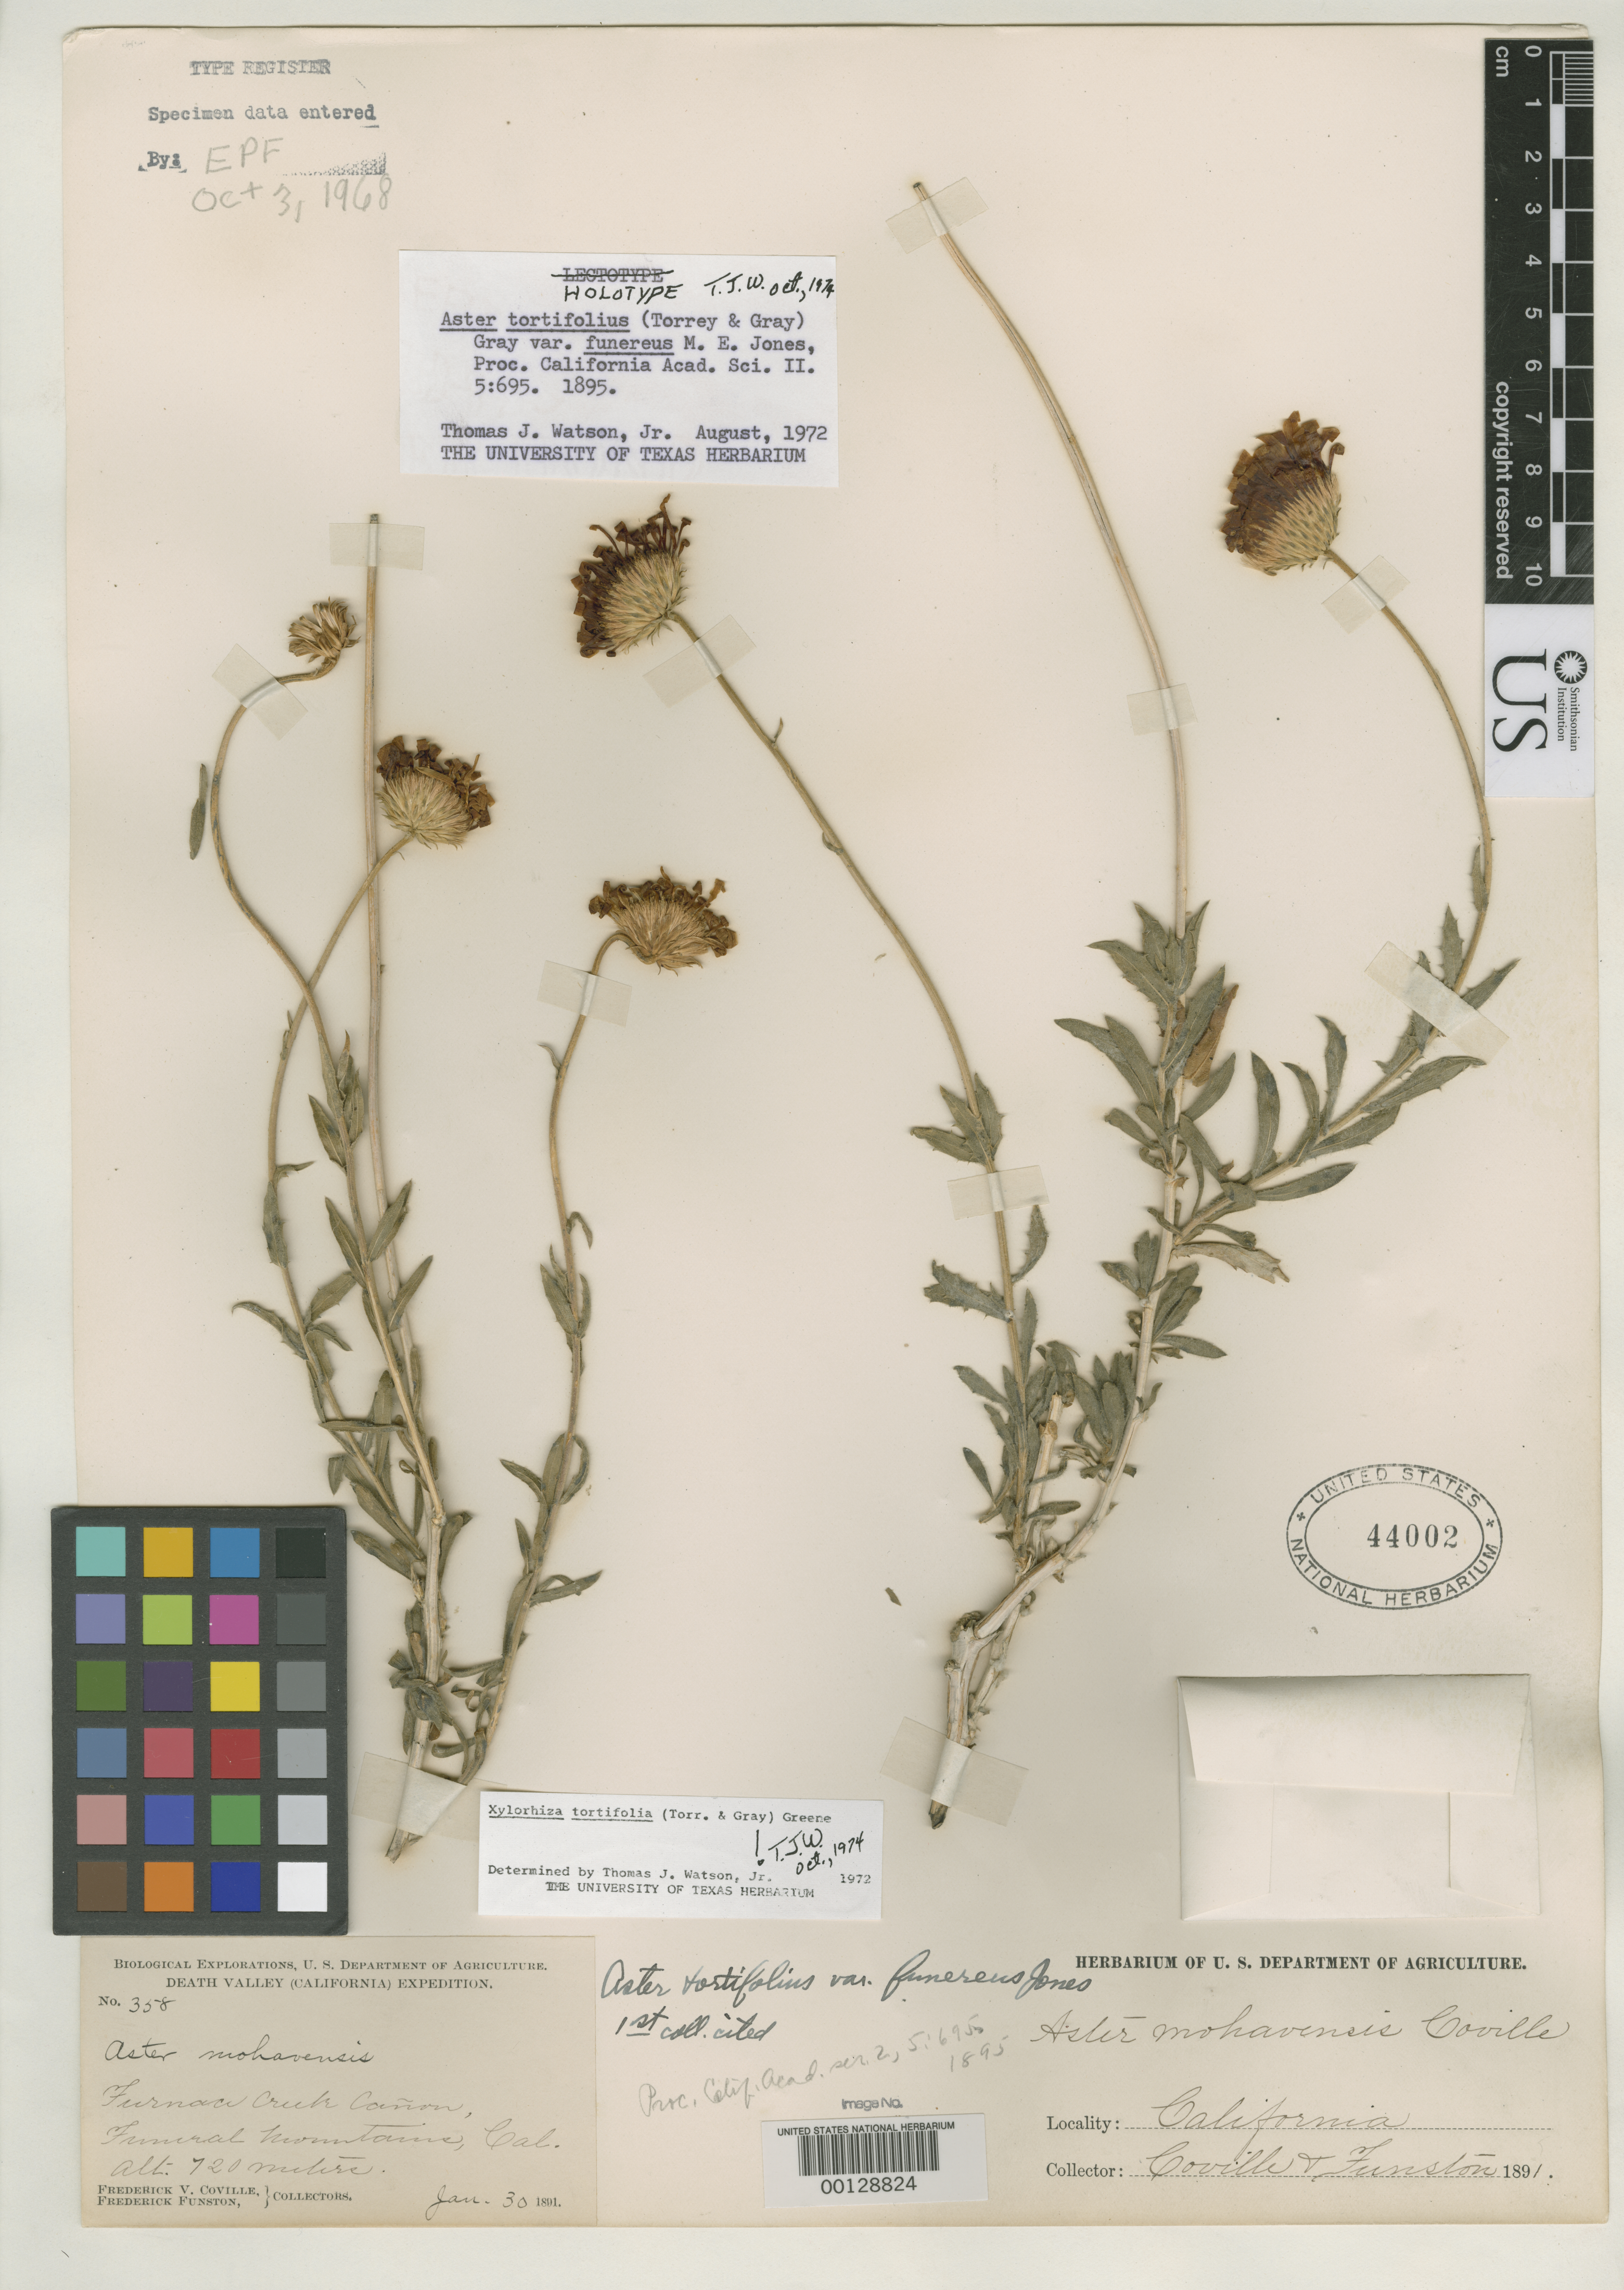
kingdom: Plantae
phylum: Tracheophyta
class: Magnoliopsida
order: Asterales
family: Asteraceae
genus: Aster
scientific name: Aster tortifolius var. funereus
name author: M.E. Jones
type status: Holotype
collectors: F. V. Coville & F. Funston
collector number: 358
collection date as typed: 30 Jan 1891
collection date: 1891-01-30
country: United States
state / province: California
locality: Funeral Mts., Furnace Creek Canyon.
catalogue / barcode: US 44002